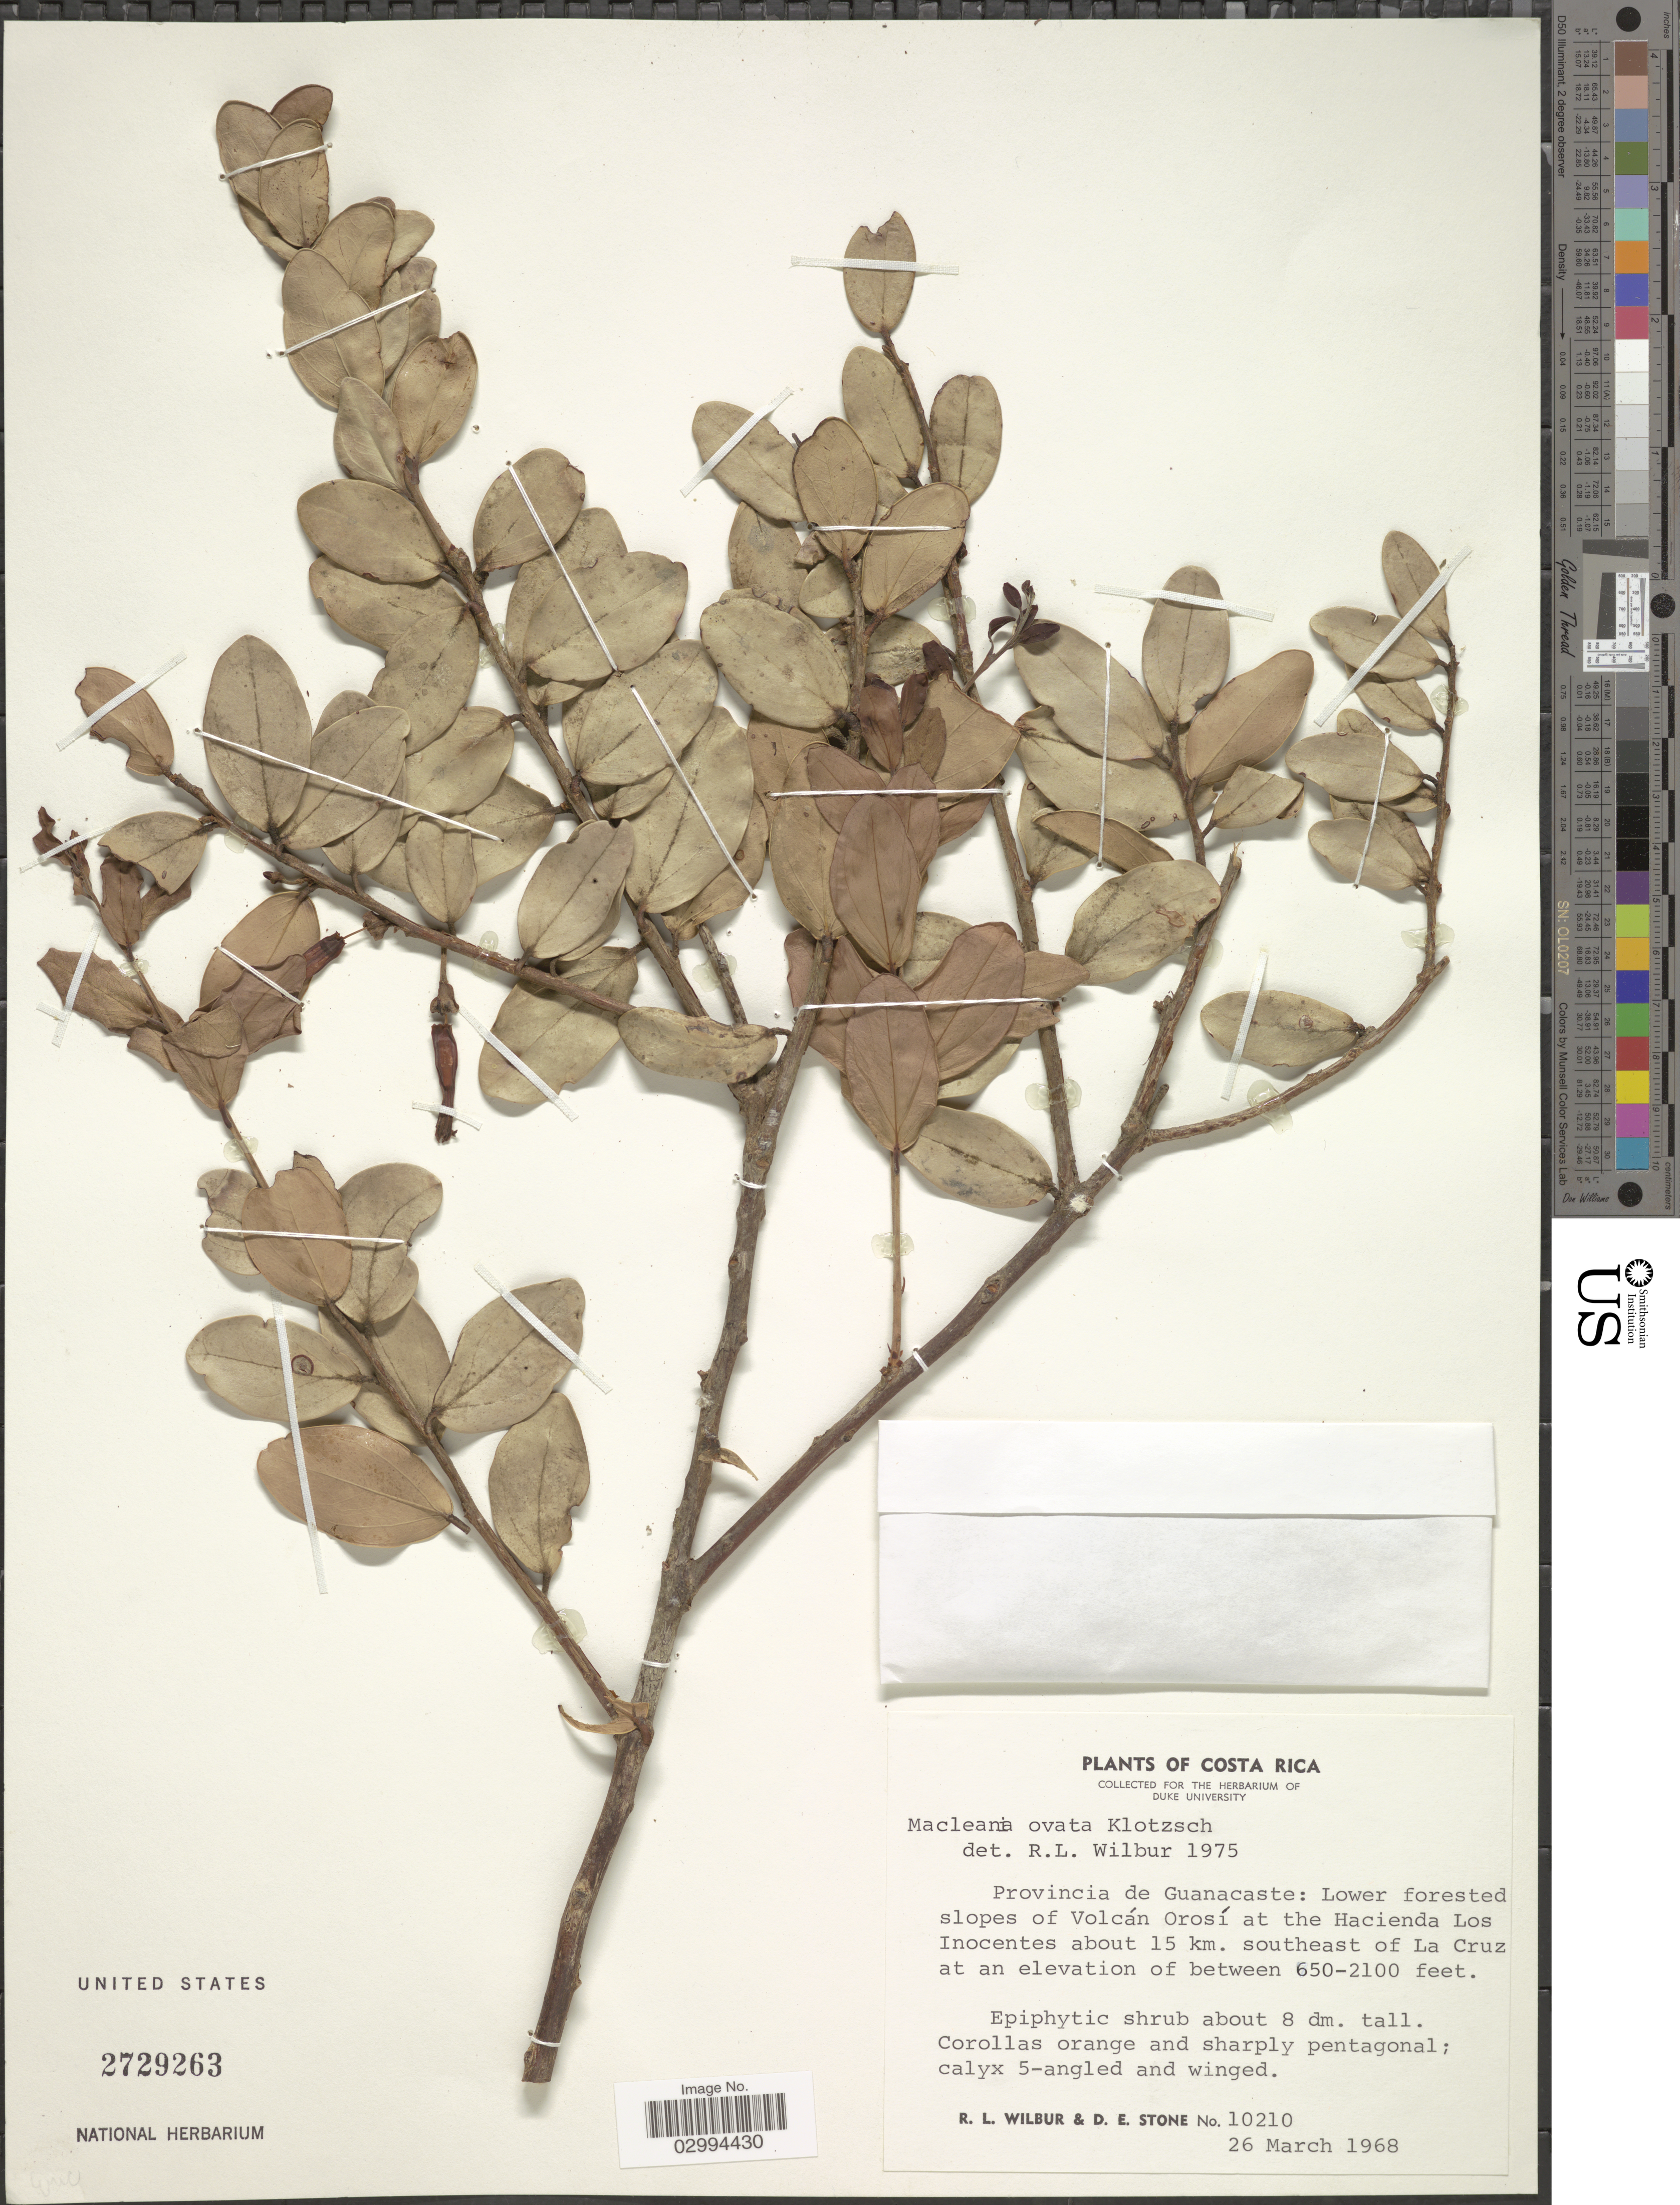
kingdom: Plantae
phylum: Tracheophyta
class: Magnoliopsida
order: Ericales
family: Ericaceae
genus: Macleania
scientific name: Macleania ovata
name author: Klotzsch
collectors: R. L. Wilbur & D. E. Stone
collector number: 10210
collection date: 1968-03-26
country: Costa Rica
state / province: Guanacaste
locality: Lower forested slopes of Volcán Orosí at the Hacienda Los Inocentes about 15 km. southeast of La Cruz.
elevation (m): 198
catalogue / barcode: US 2729263